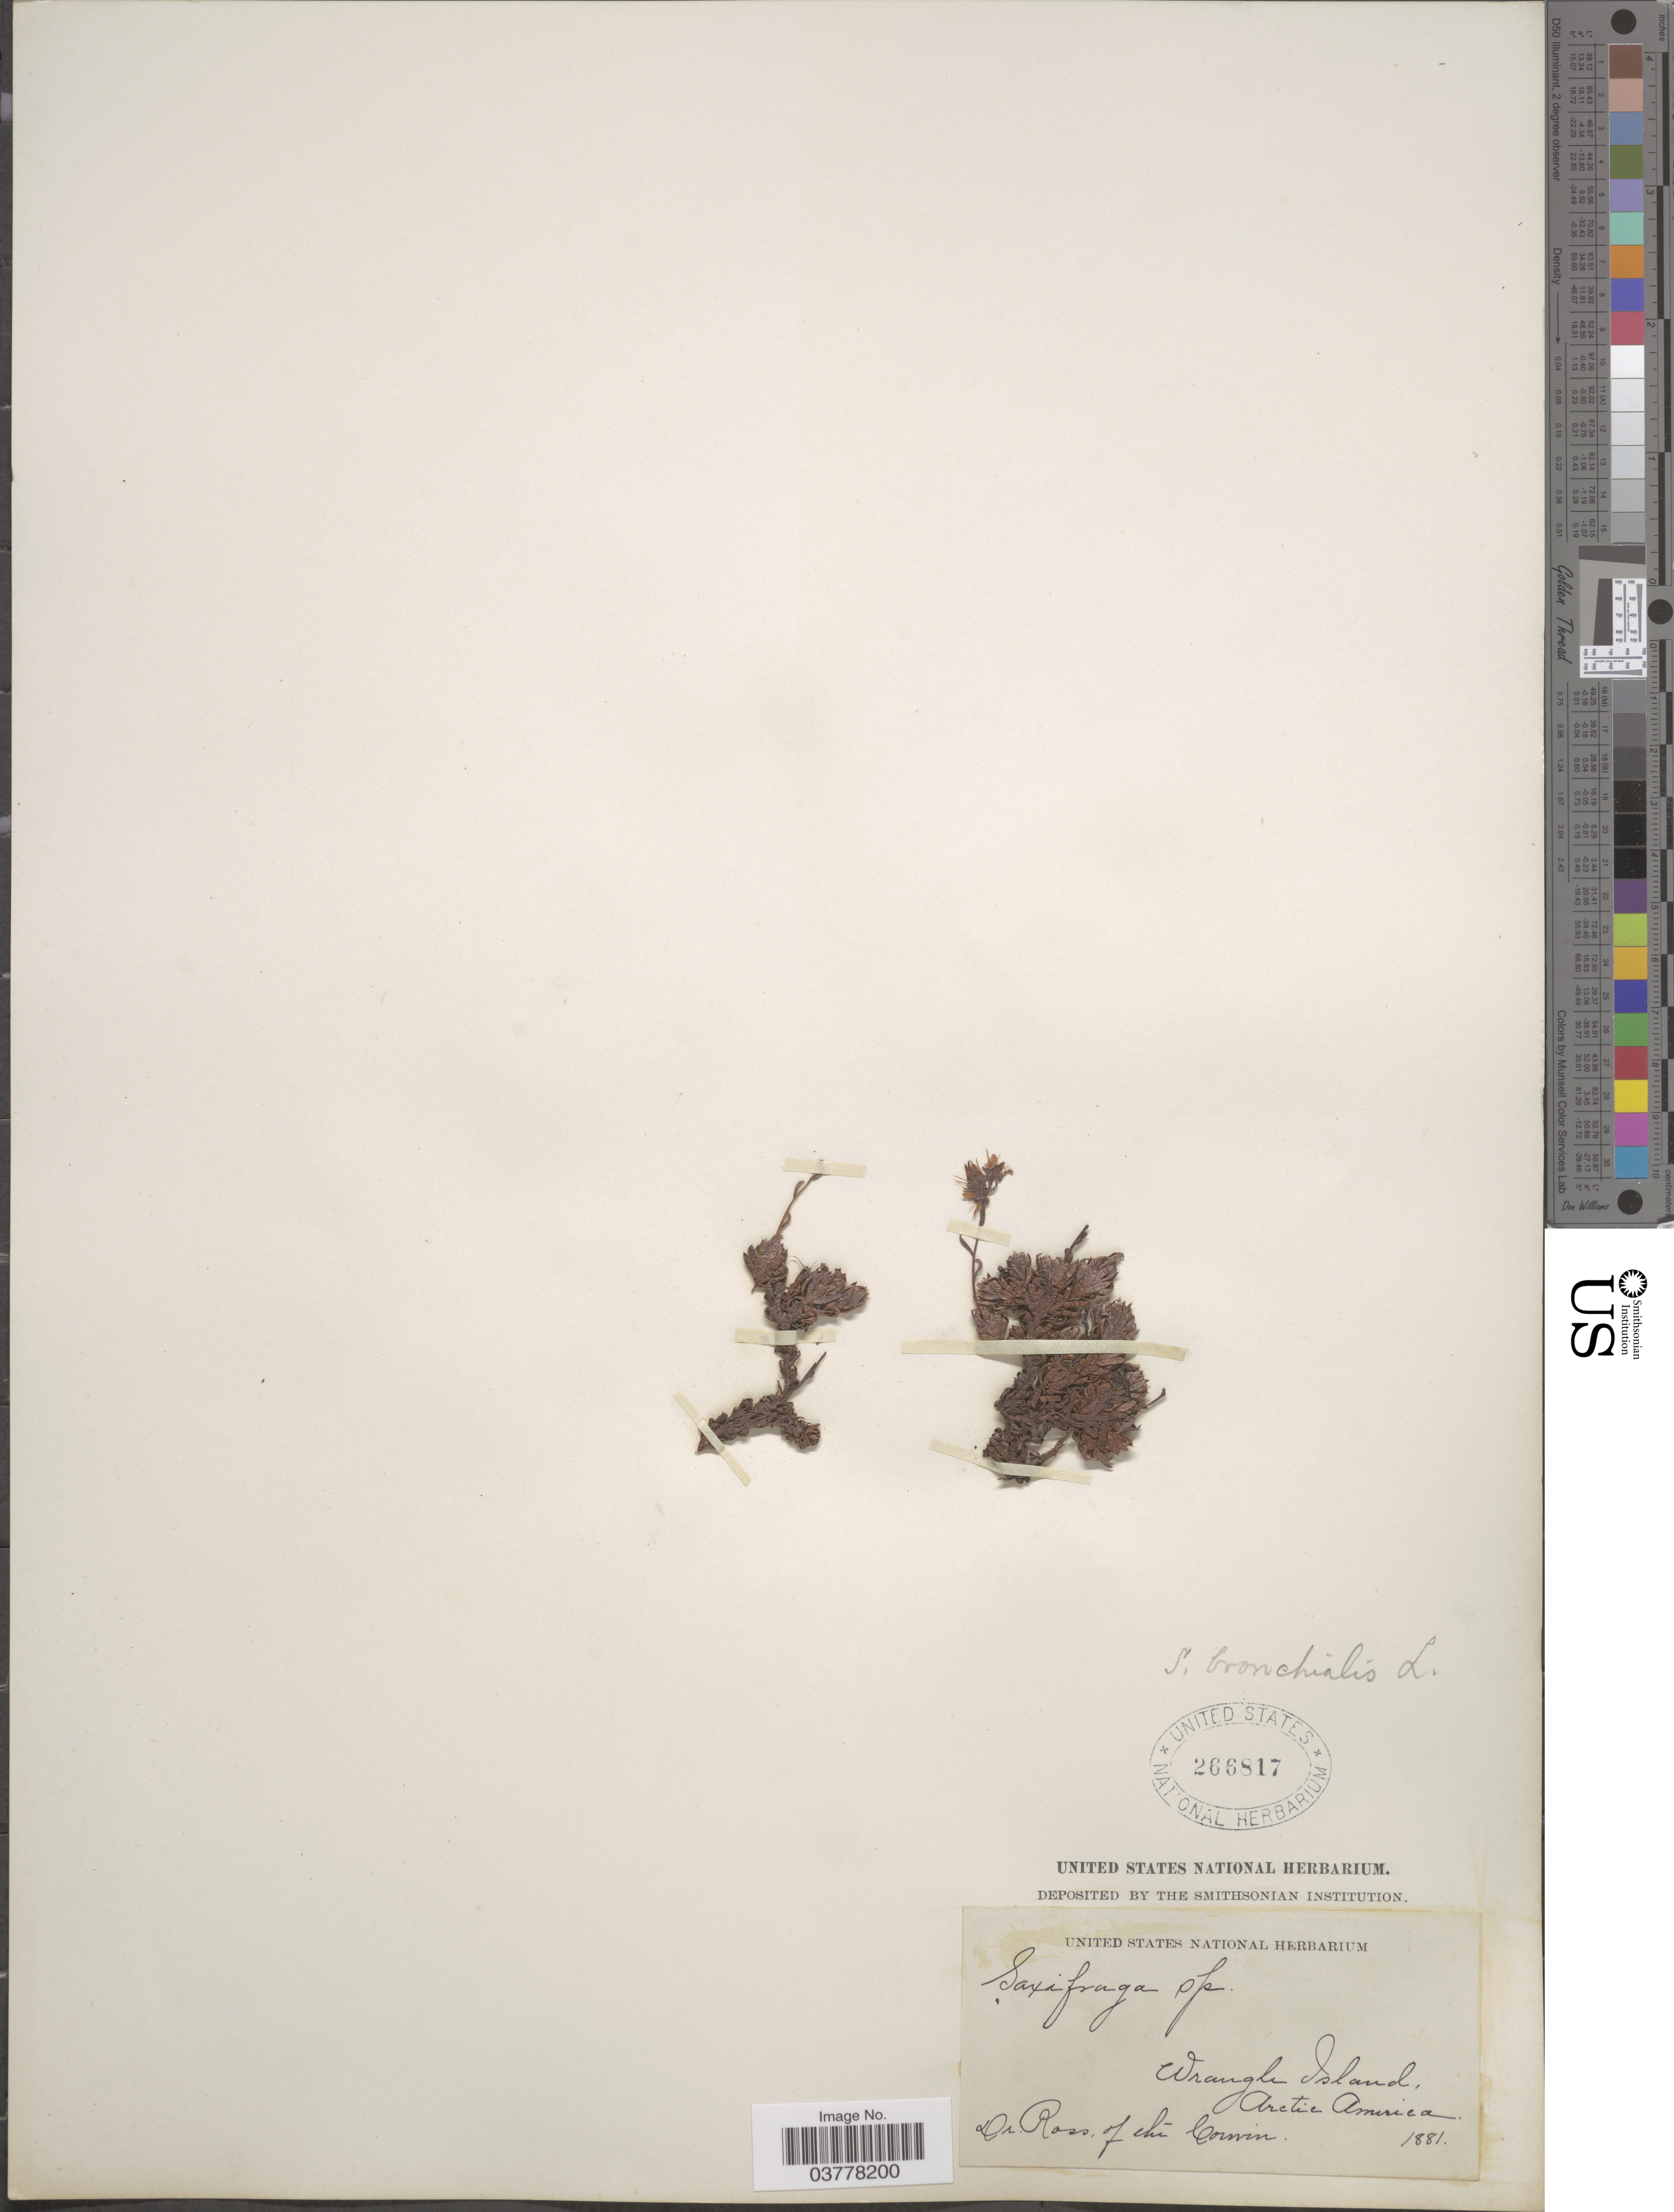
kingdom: Plantae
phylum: Tracheophyta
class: Magnoliopsida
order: Saxifragales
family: Saxifragaceae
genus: Saxifraga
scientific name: Saxifraga bronchialis subsp. funstonii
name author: (Small) Hultén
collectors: Ross of the Corwin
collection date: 1881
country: Russian Federation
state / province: Chukotka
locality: Wrangle Island. Arctic America.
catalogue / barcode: US 266817